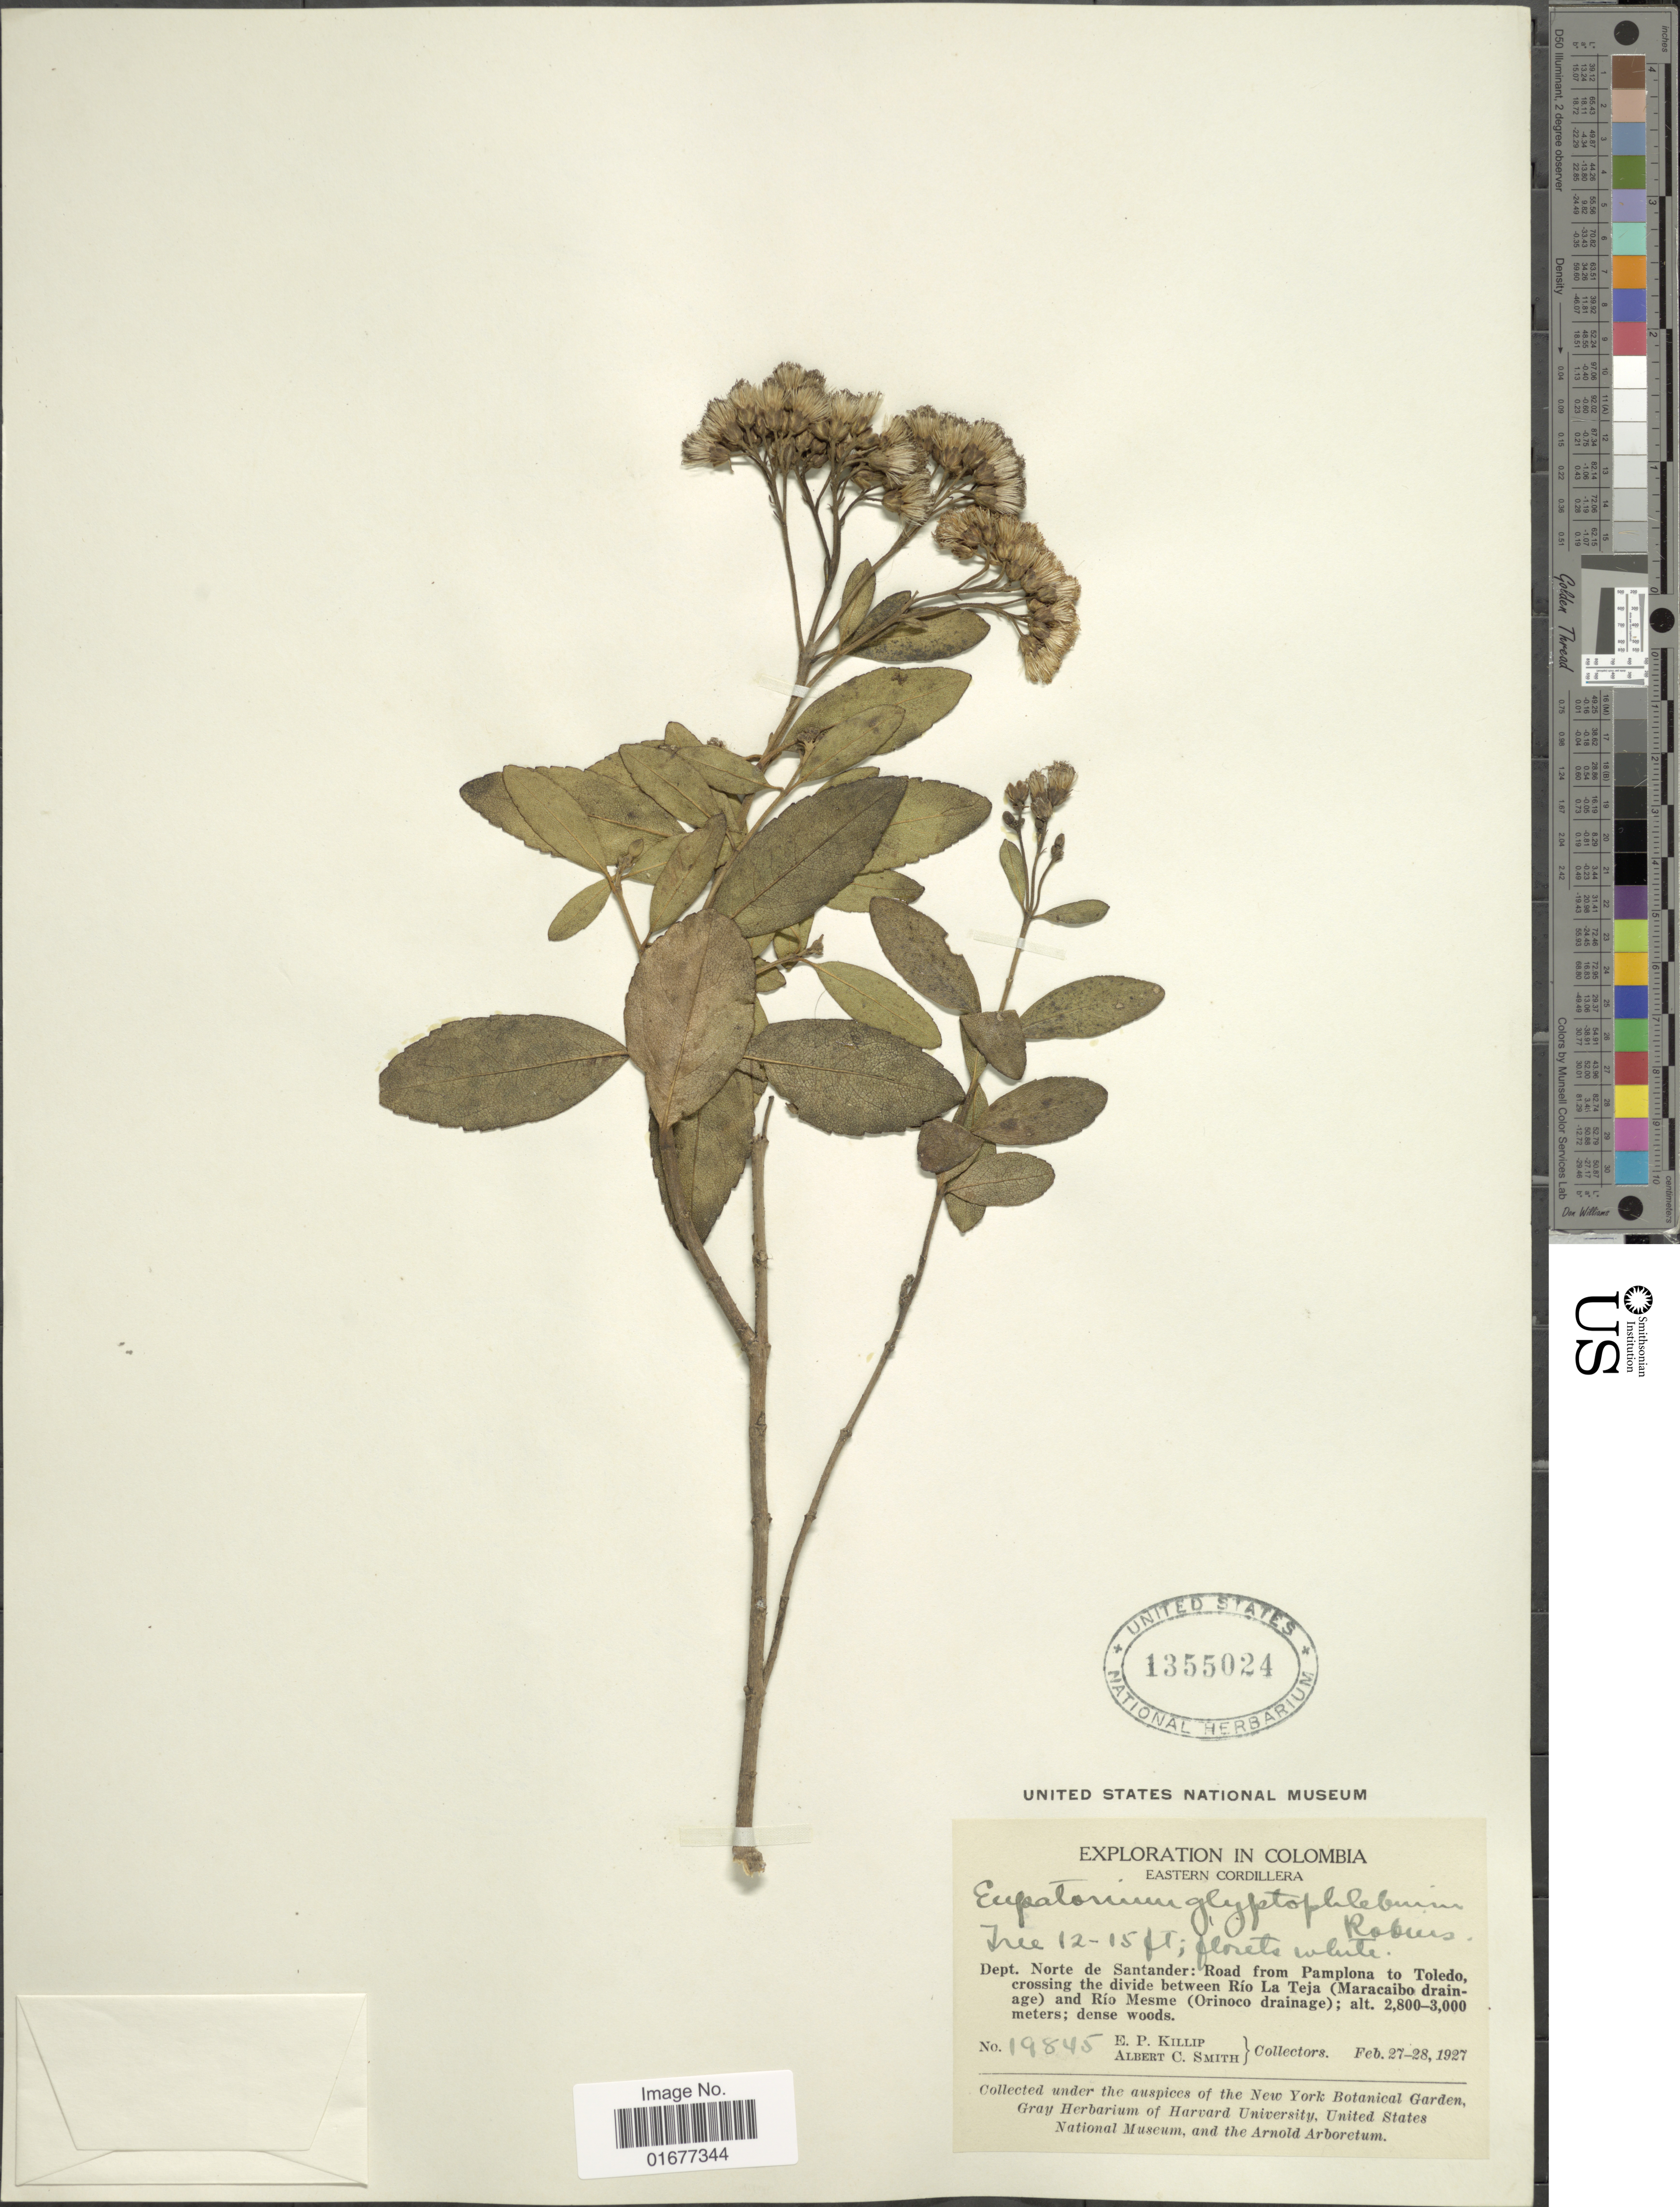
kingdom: Plantae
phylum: Tracheophyta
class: Magnoliopsida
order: Asterales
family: Asteraceae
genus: Ageratina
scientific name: Ageratina glyptophlebia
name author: (B.L. Rob.) R.M. King & H. Rob.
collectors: E. P. Killip & A. C. Smith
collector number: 19845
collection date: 1927-02-27/1927-02-28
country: Colombia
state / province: Norte de Santander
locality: Road from Pamplona to Toledo, crossing the divide between Rio La Teja (Maracaibo drainage) and Rio Mesme (Orinoco drainage)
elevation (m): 2800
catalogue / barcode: US 1355024